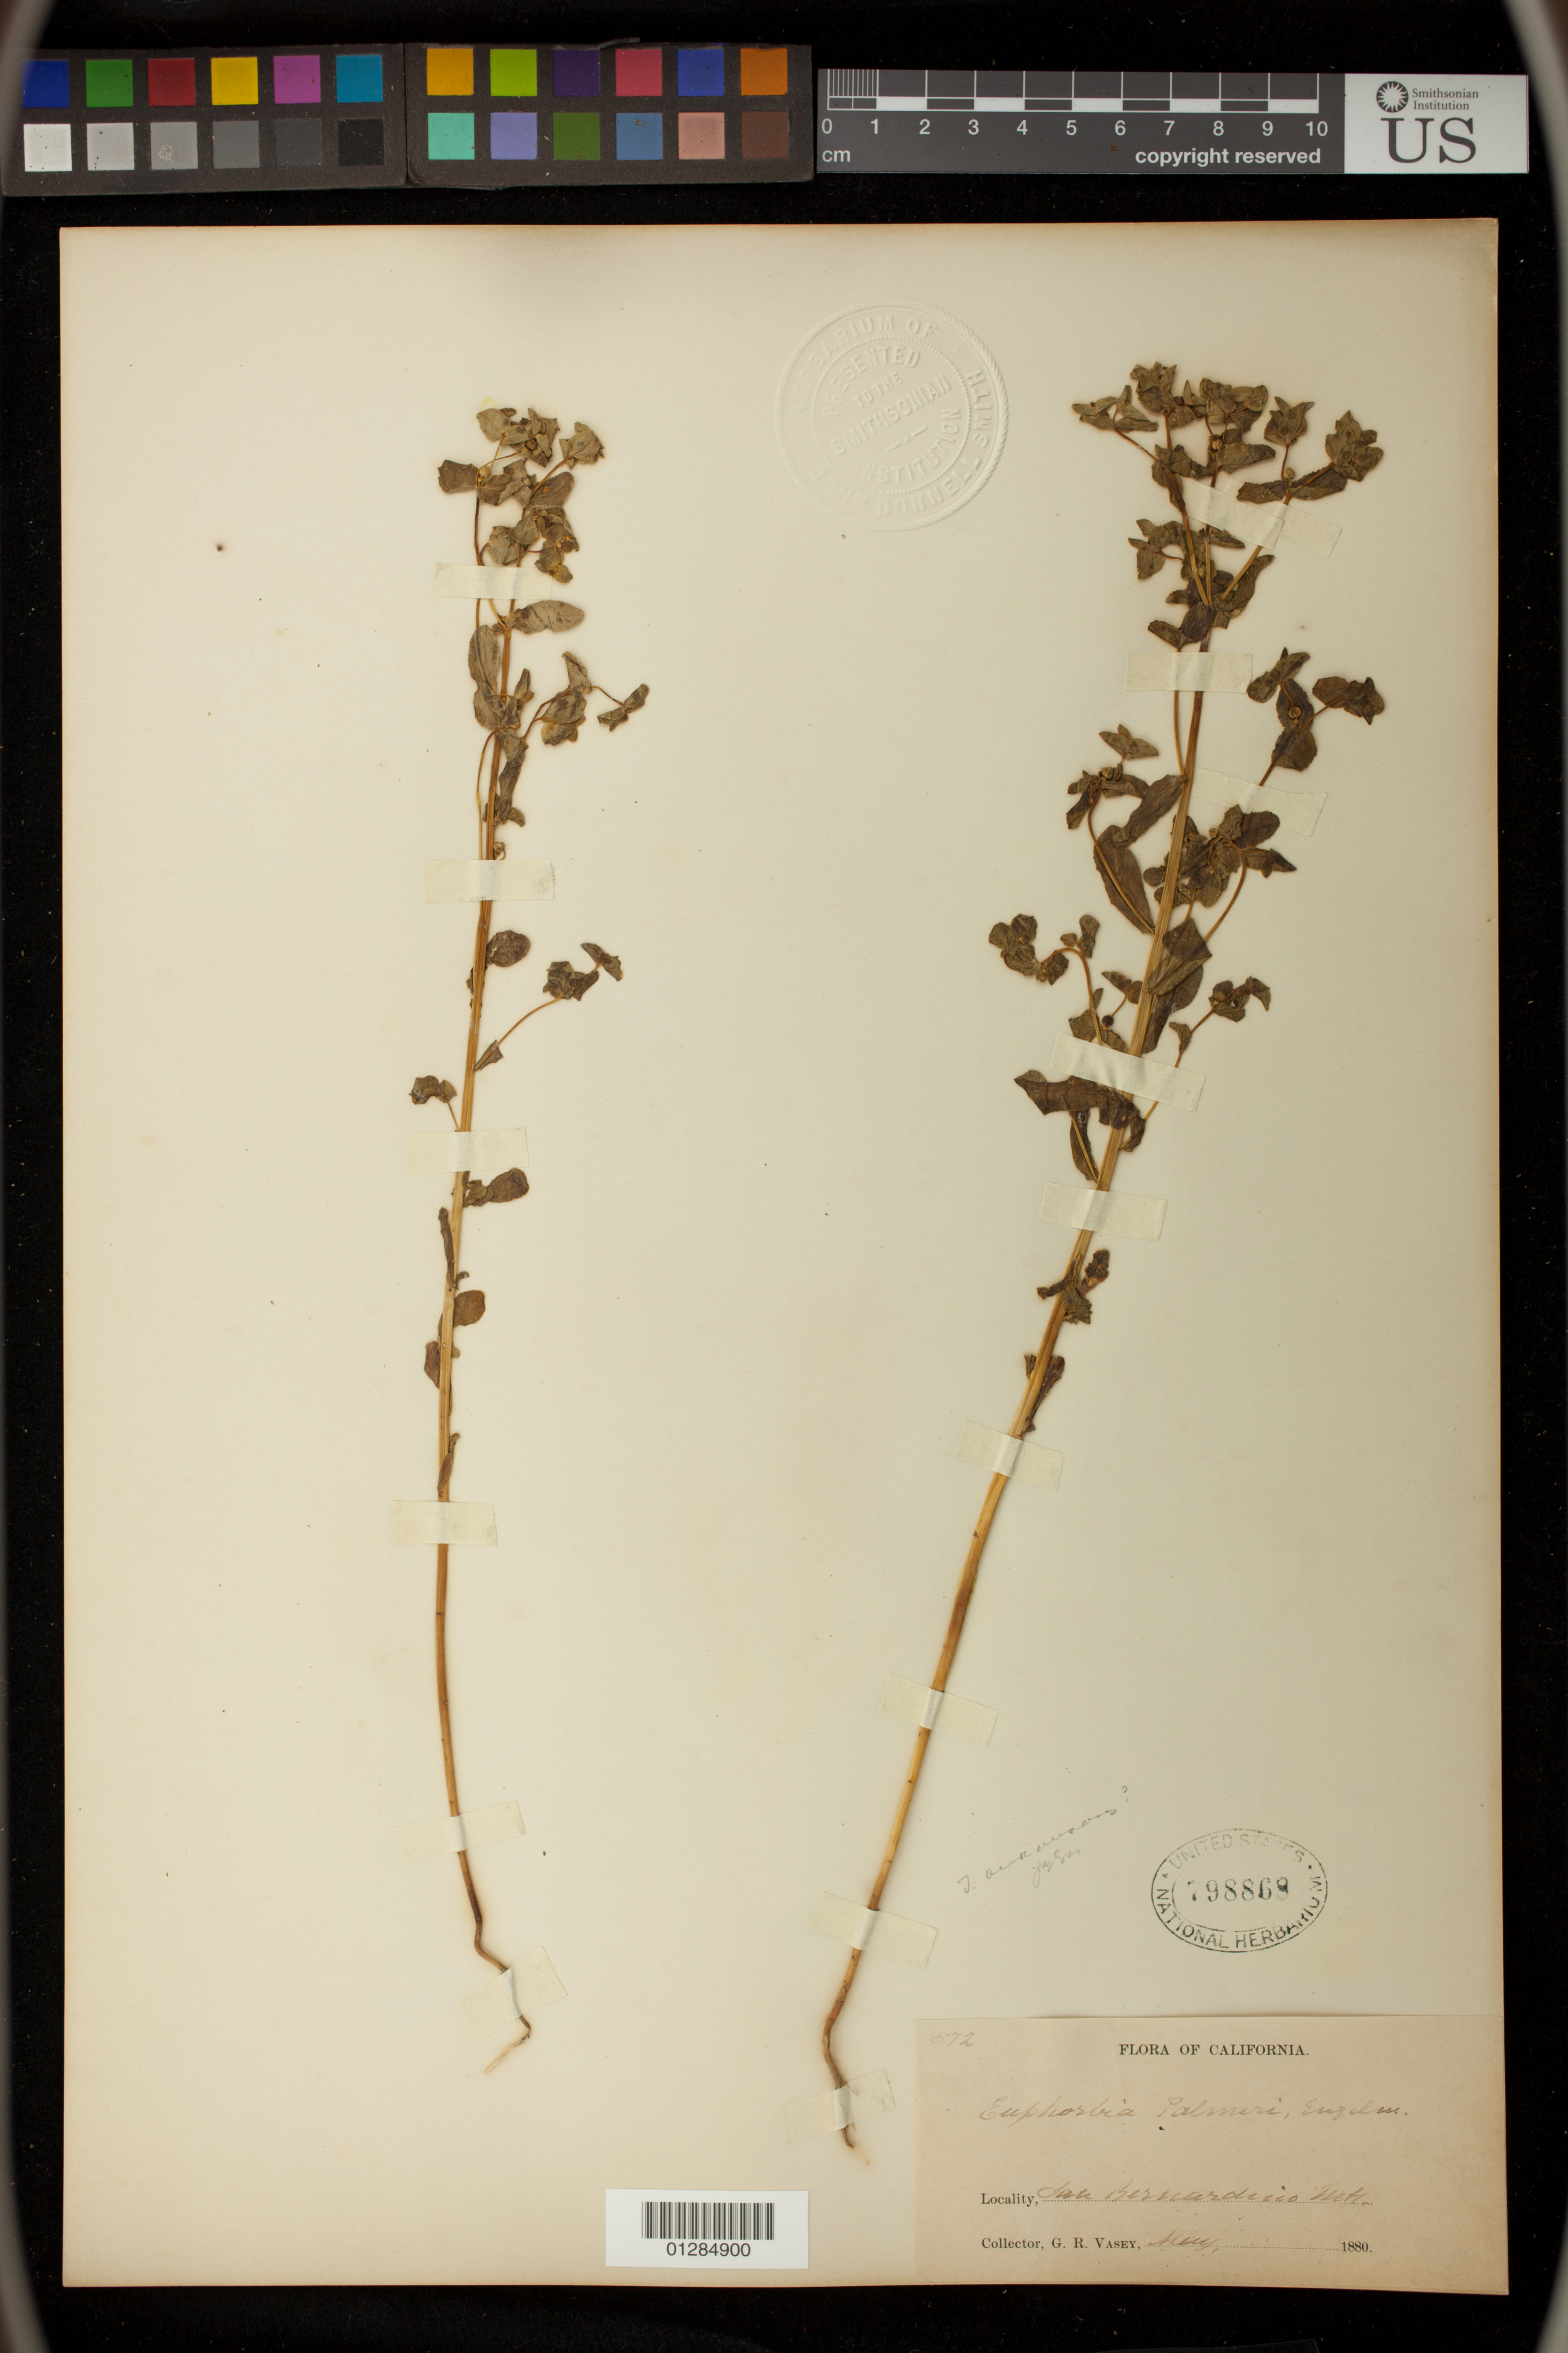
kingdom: Plantae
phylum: Tracheophyta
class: Magnoliopsida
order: Malpighiales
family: Euphorbiaceae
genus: Euphorbia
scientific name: Euphorbia spathulata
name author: Lam.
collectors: G. R. Vasey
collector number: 572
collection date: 1880-05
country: United States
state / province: California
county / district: San Bernardino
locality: San Bernardino Mts.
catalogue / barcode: US 798868